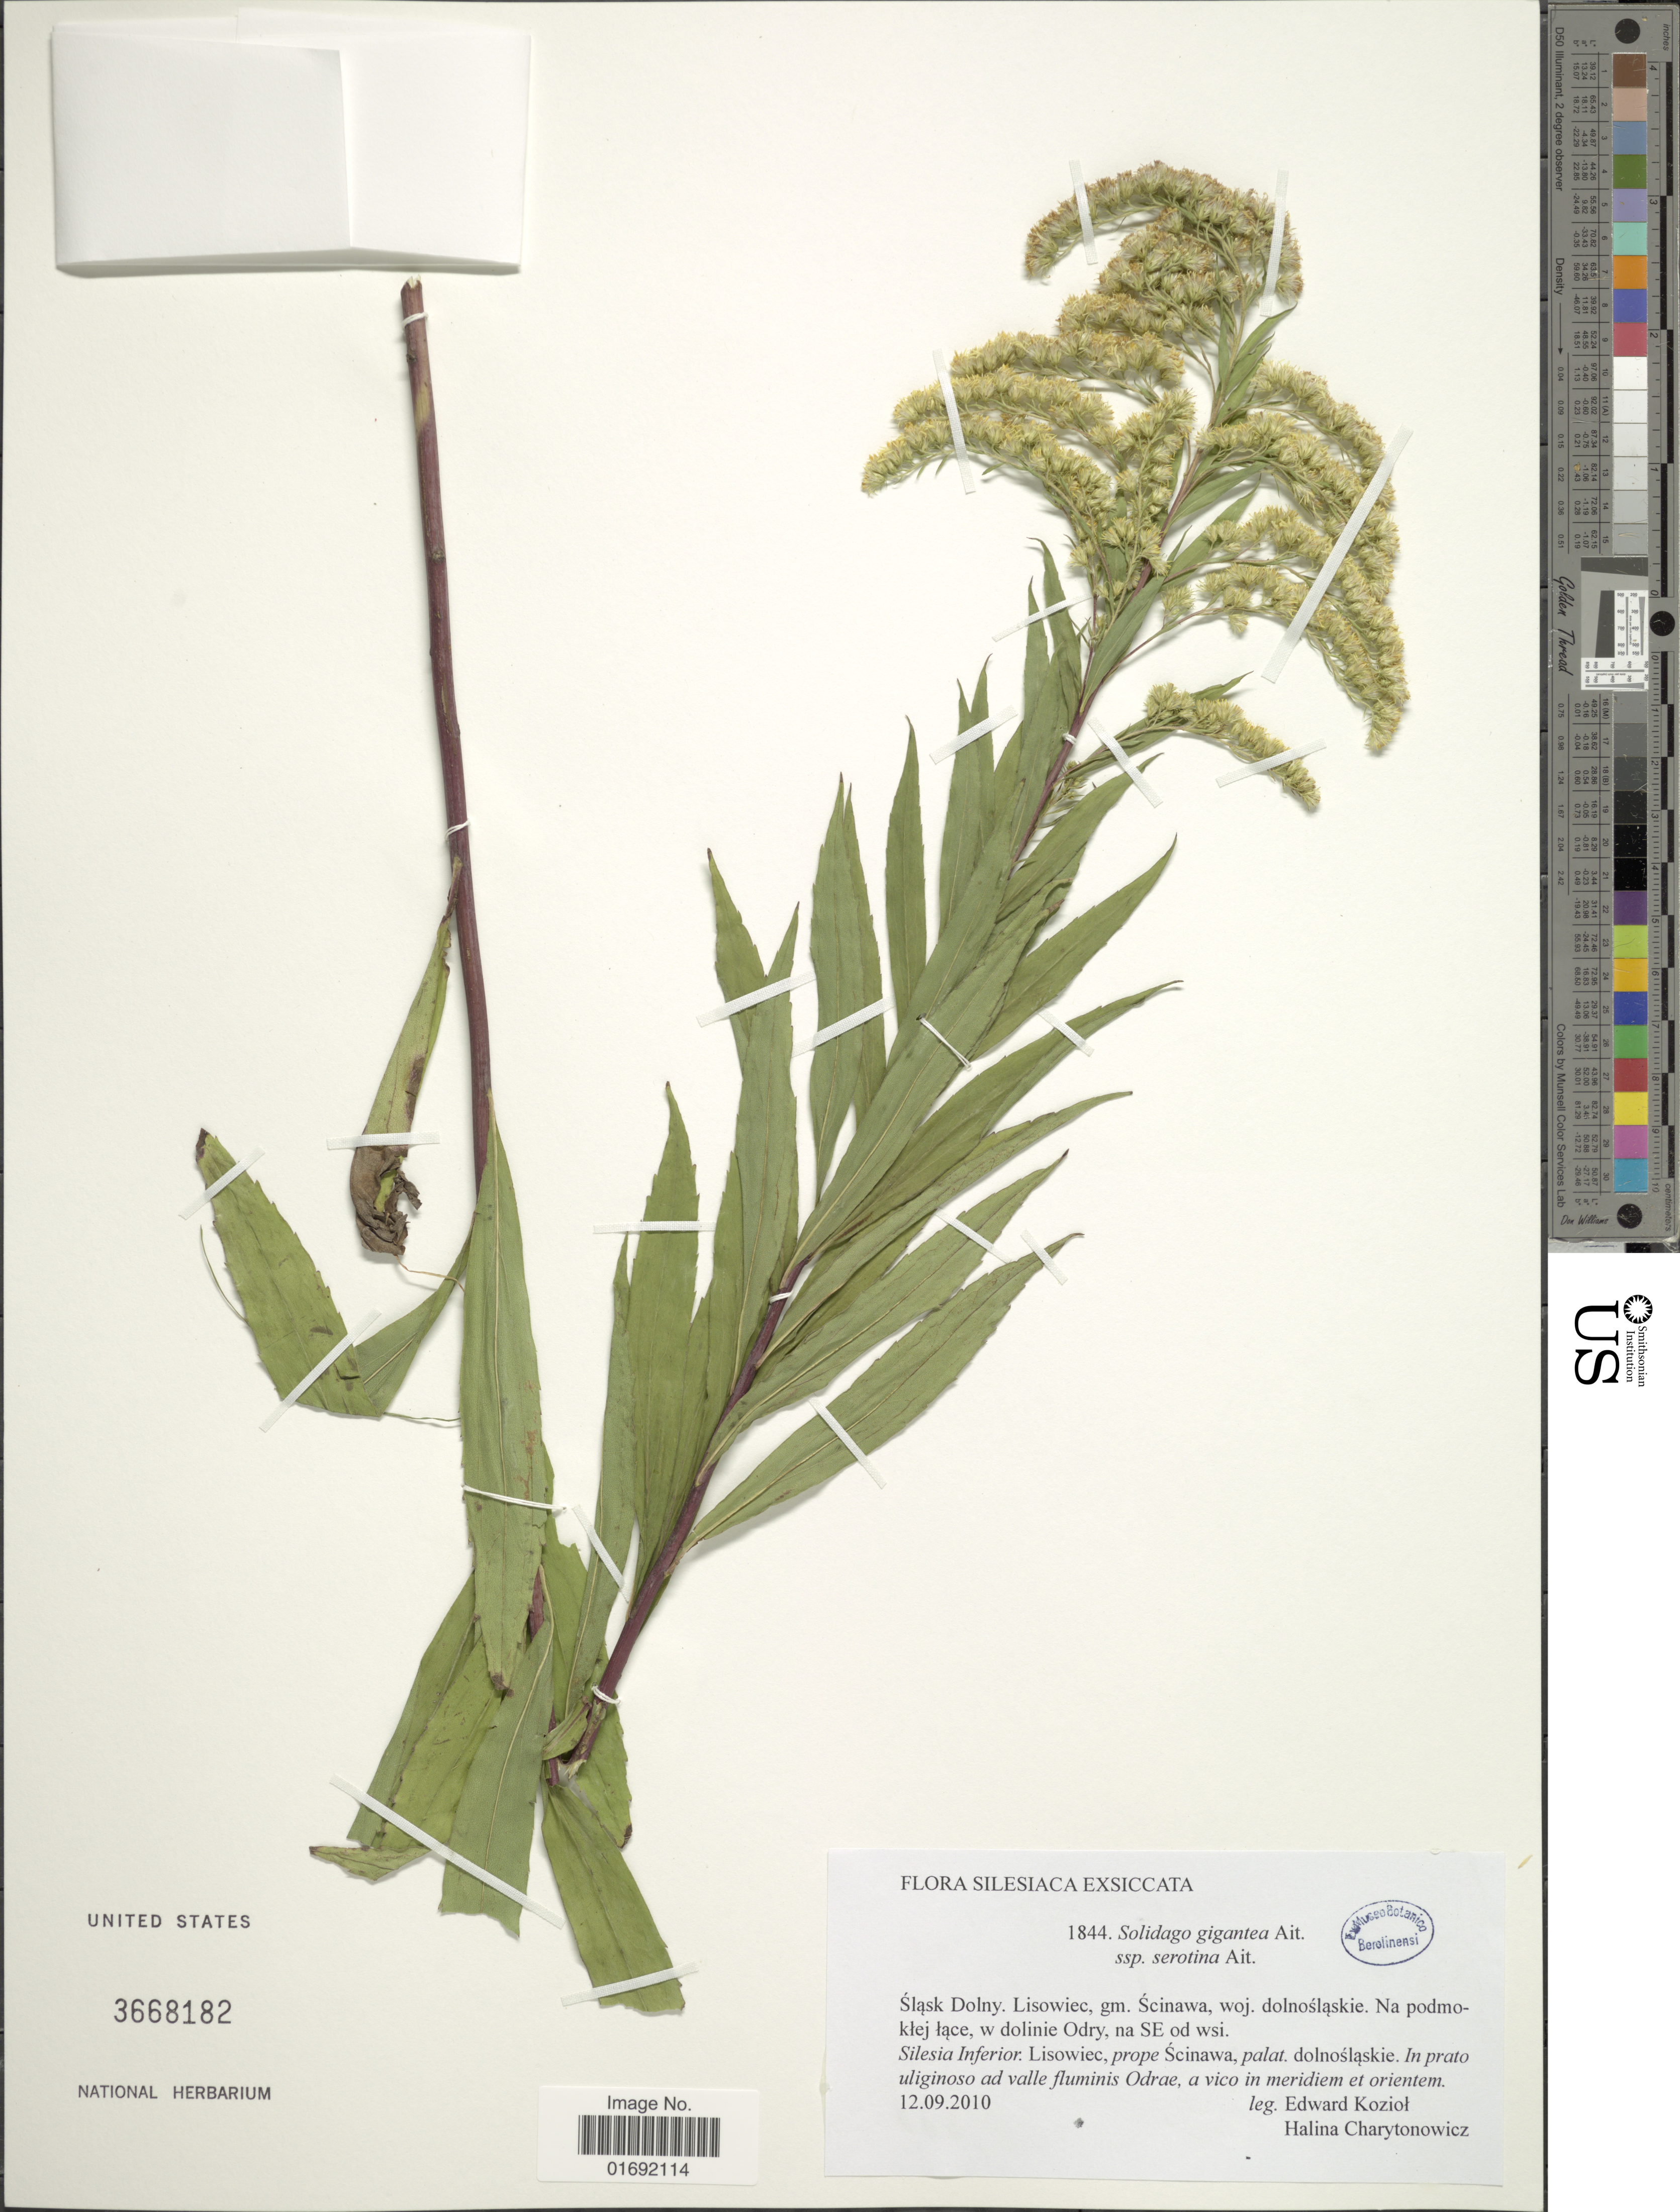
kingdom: Plantae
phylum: Tracheophyta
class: Magnoliopsida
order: Asterales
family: Asteraceae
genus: Solidago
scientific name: Solidago gigantea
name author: Aiton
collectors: E. Koziol & H. Charytonowicz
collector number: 1844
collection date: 2010-09-12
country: Poland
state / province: Dolnoslaskie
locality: Slask Dolny, Lisowiec, gm. Scinawa, woj. dolnoslaskie, Na Podmoklej lace, w dolinie Odry, na SE od wsi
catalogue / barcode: US 3668182